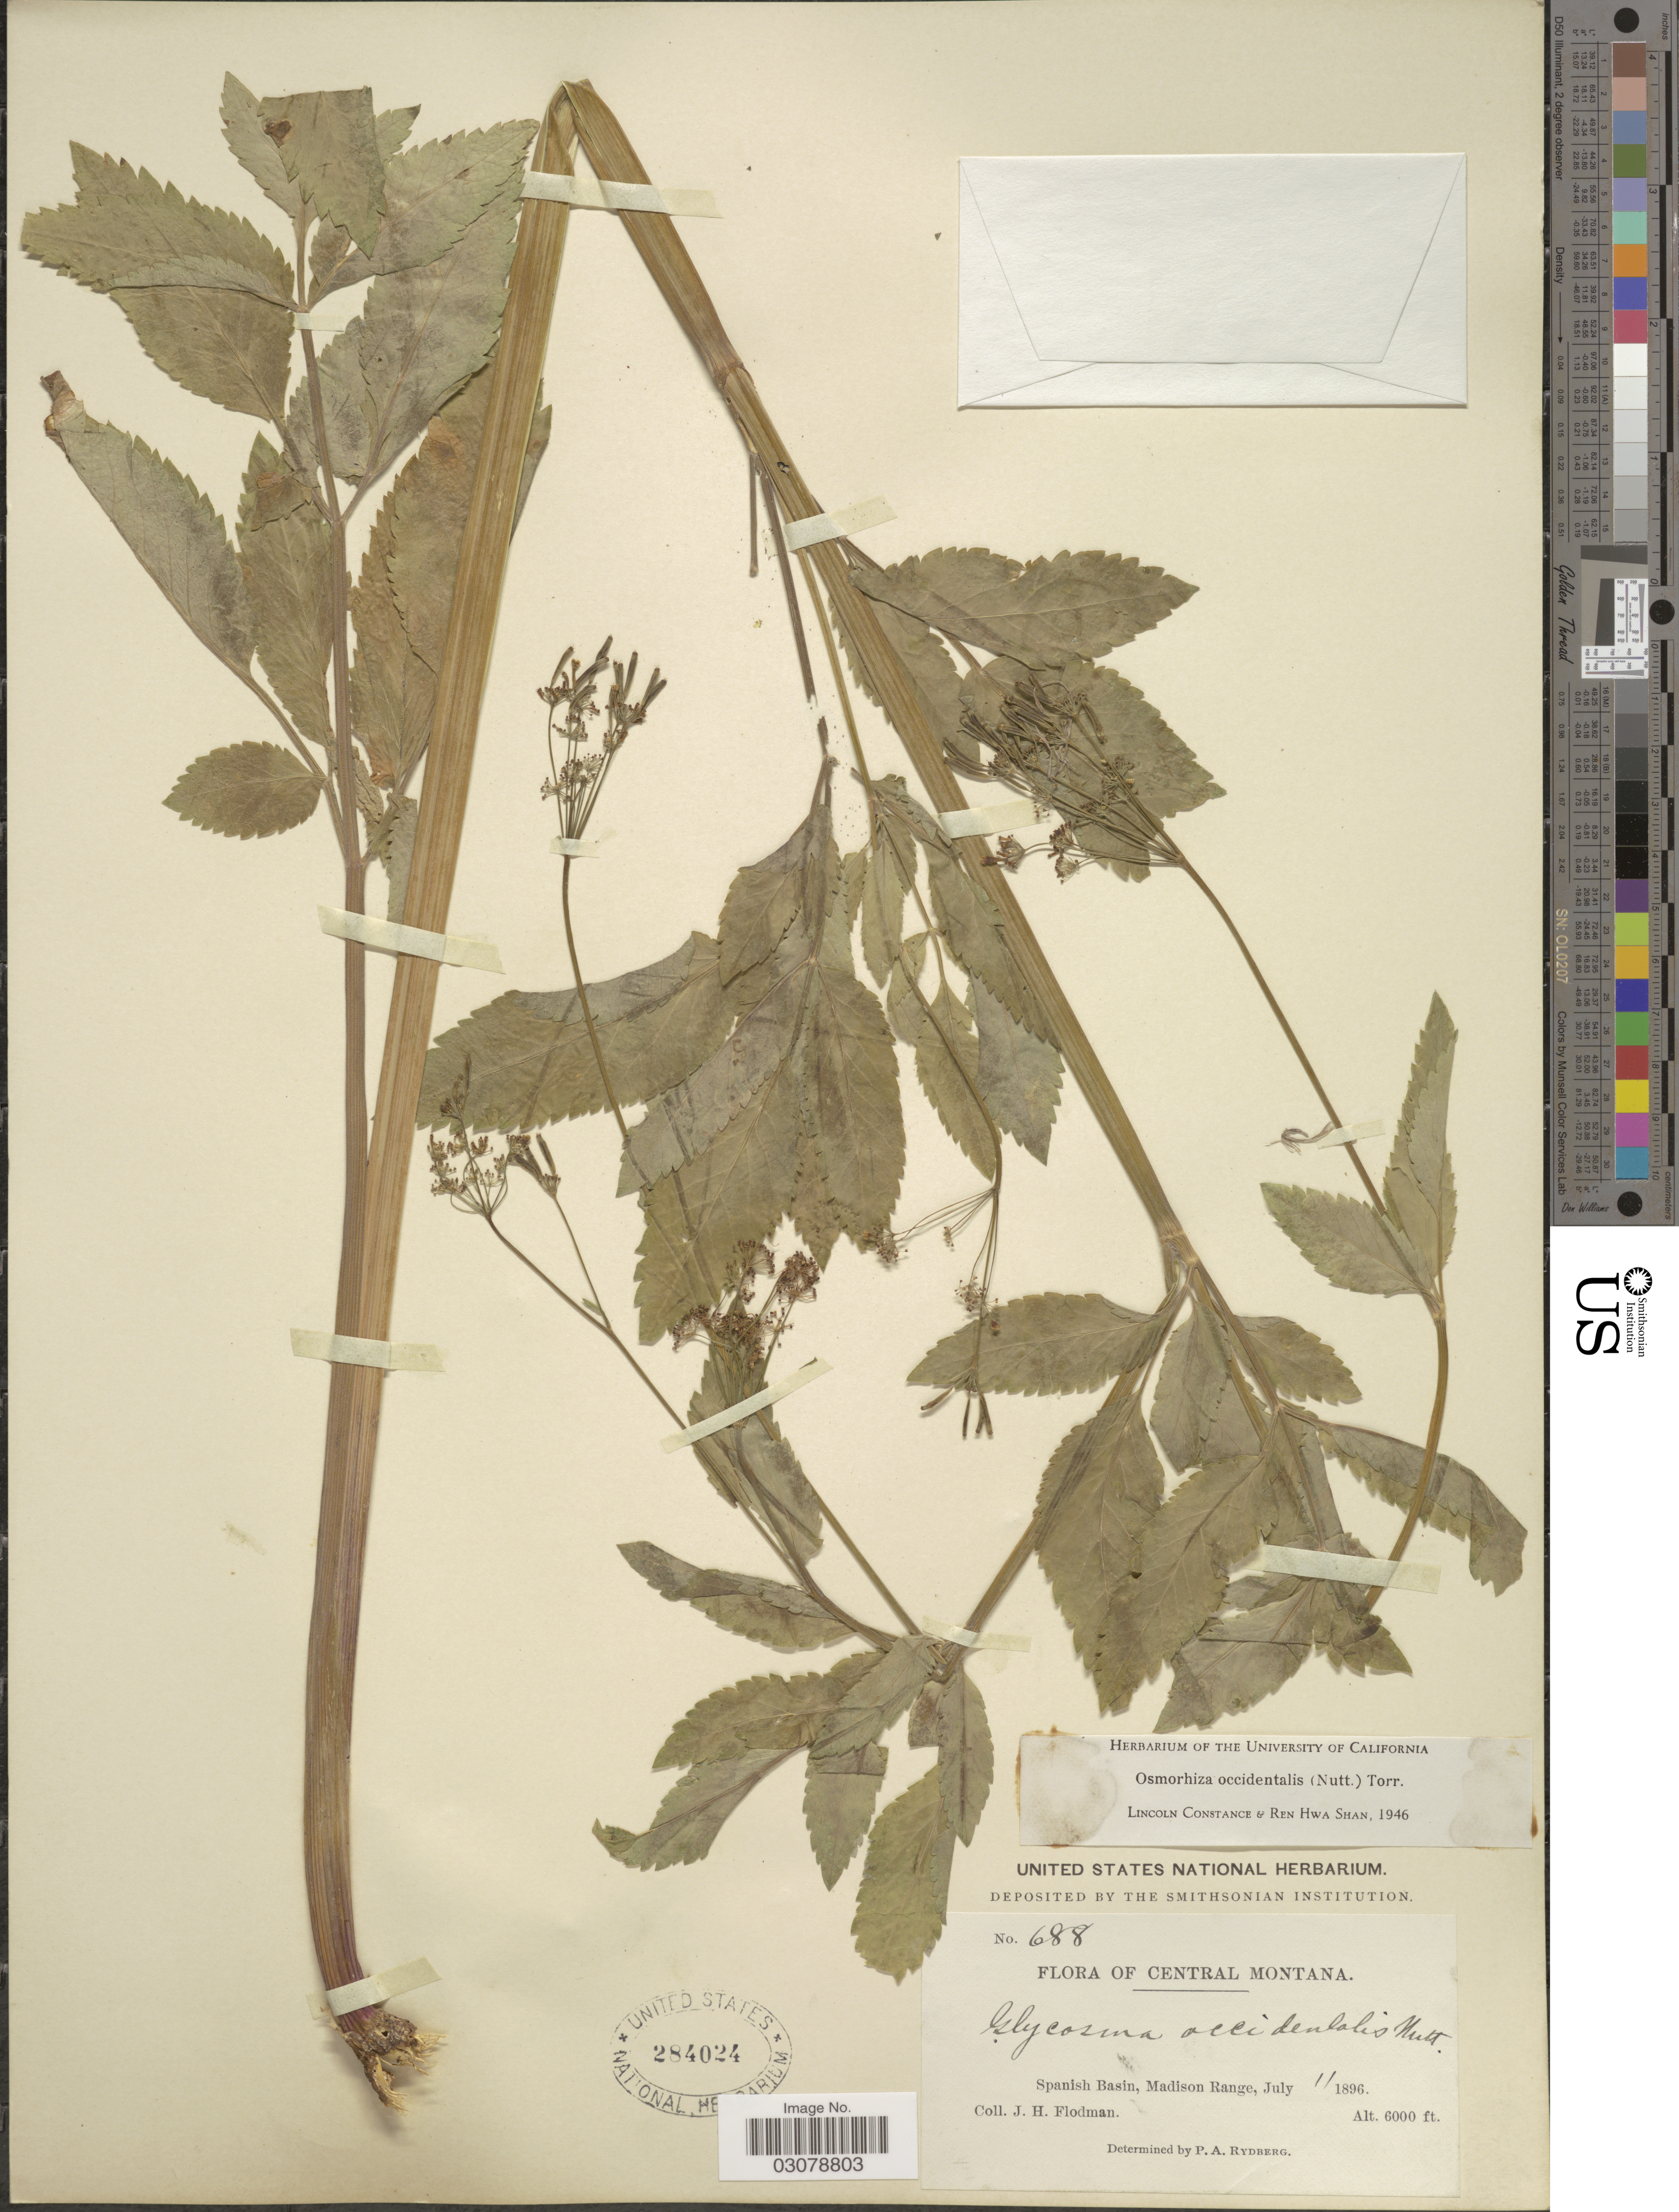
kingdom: Plantae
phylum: Tracheophyta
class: Magnoliopsida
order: Apiales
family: Apiaceae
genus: Osmorhiza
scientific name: Osmorhiza occidentalis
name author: (Nutt.) Torr.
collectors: J. Flodman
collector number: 688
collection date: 1896-07-11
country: United States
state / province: Montana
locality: Central Montana, Spanish Basin, Madison Range.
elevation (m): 1829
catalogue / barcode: US 284024